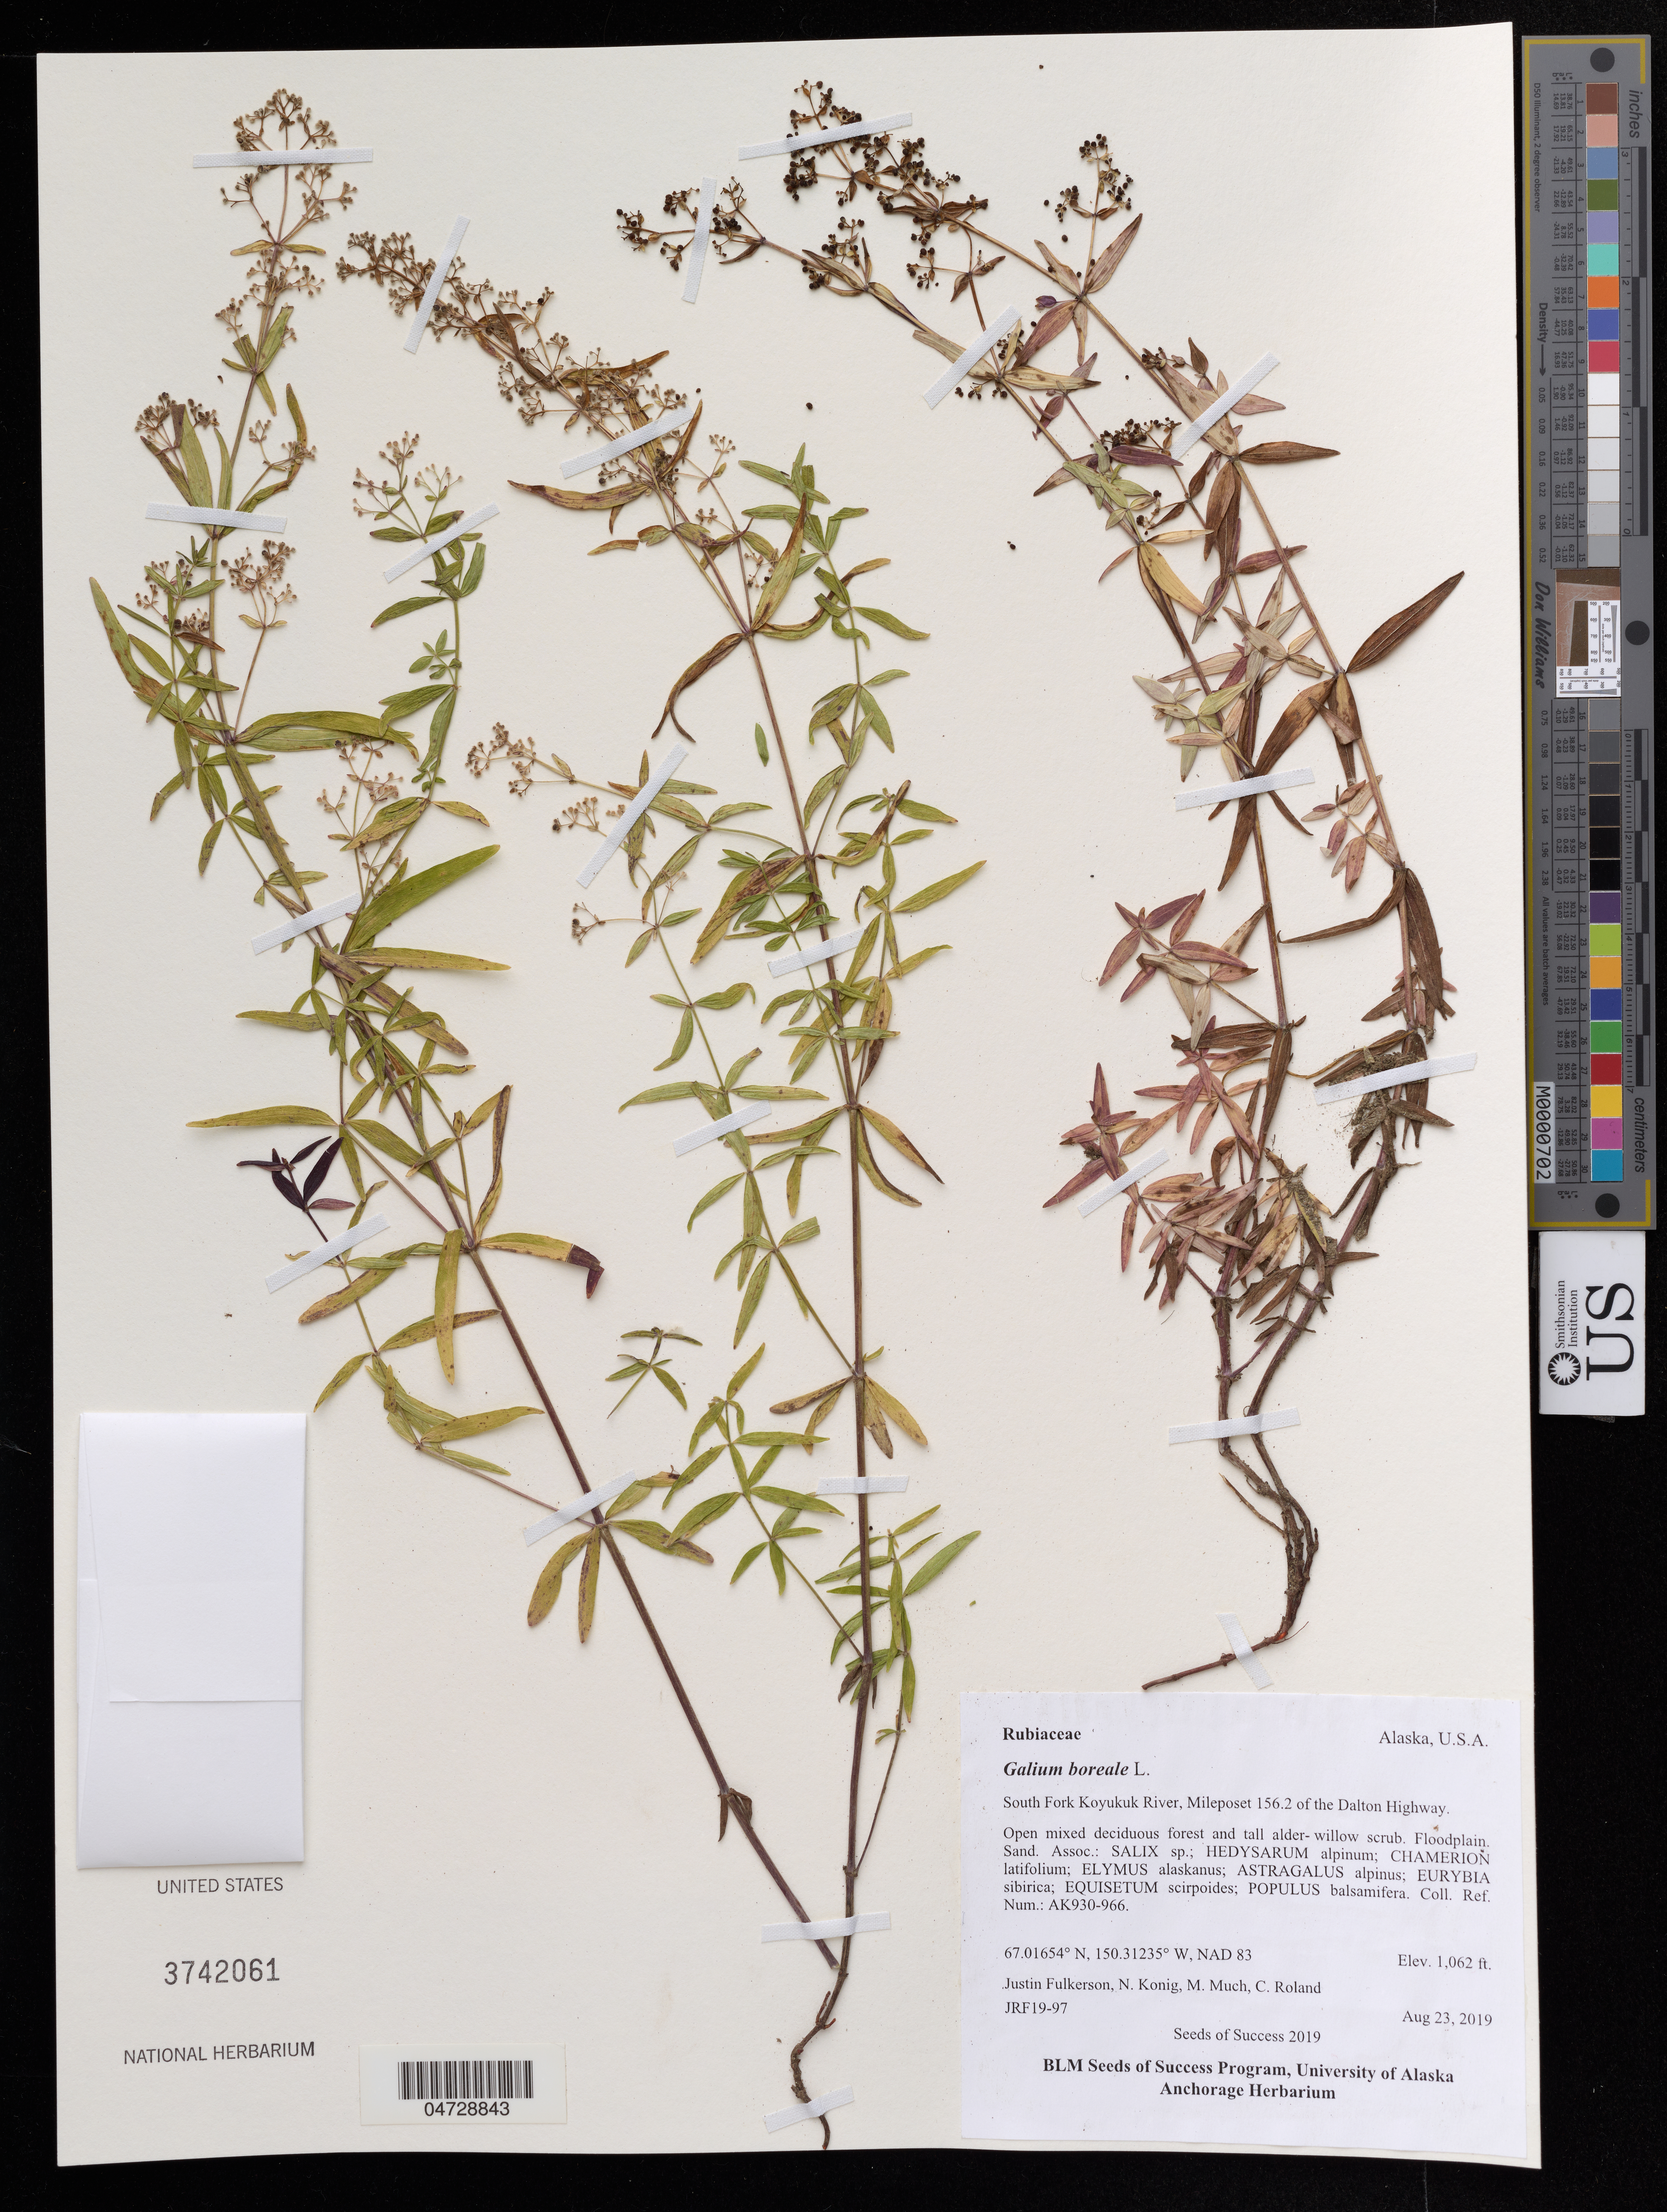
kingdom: Plantae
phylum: Tracheophyta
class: Magnoliopsida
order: Gentianales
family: Rubiaceae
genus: Galium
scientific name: Galium boreale L.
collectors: J. Fulkerson, N. Konig & C. Roland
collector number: AK930-966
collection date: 2019-08-23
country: United States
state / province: Alaska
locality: South Fork Koyukuk River, Mileposet 156.2 of the Dalton Highway.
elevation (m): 324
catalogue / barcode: US 3742061